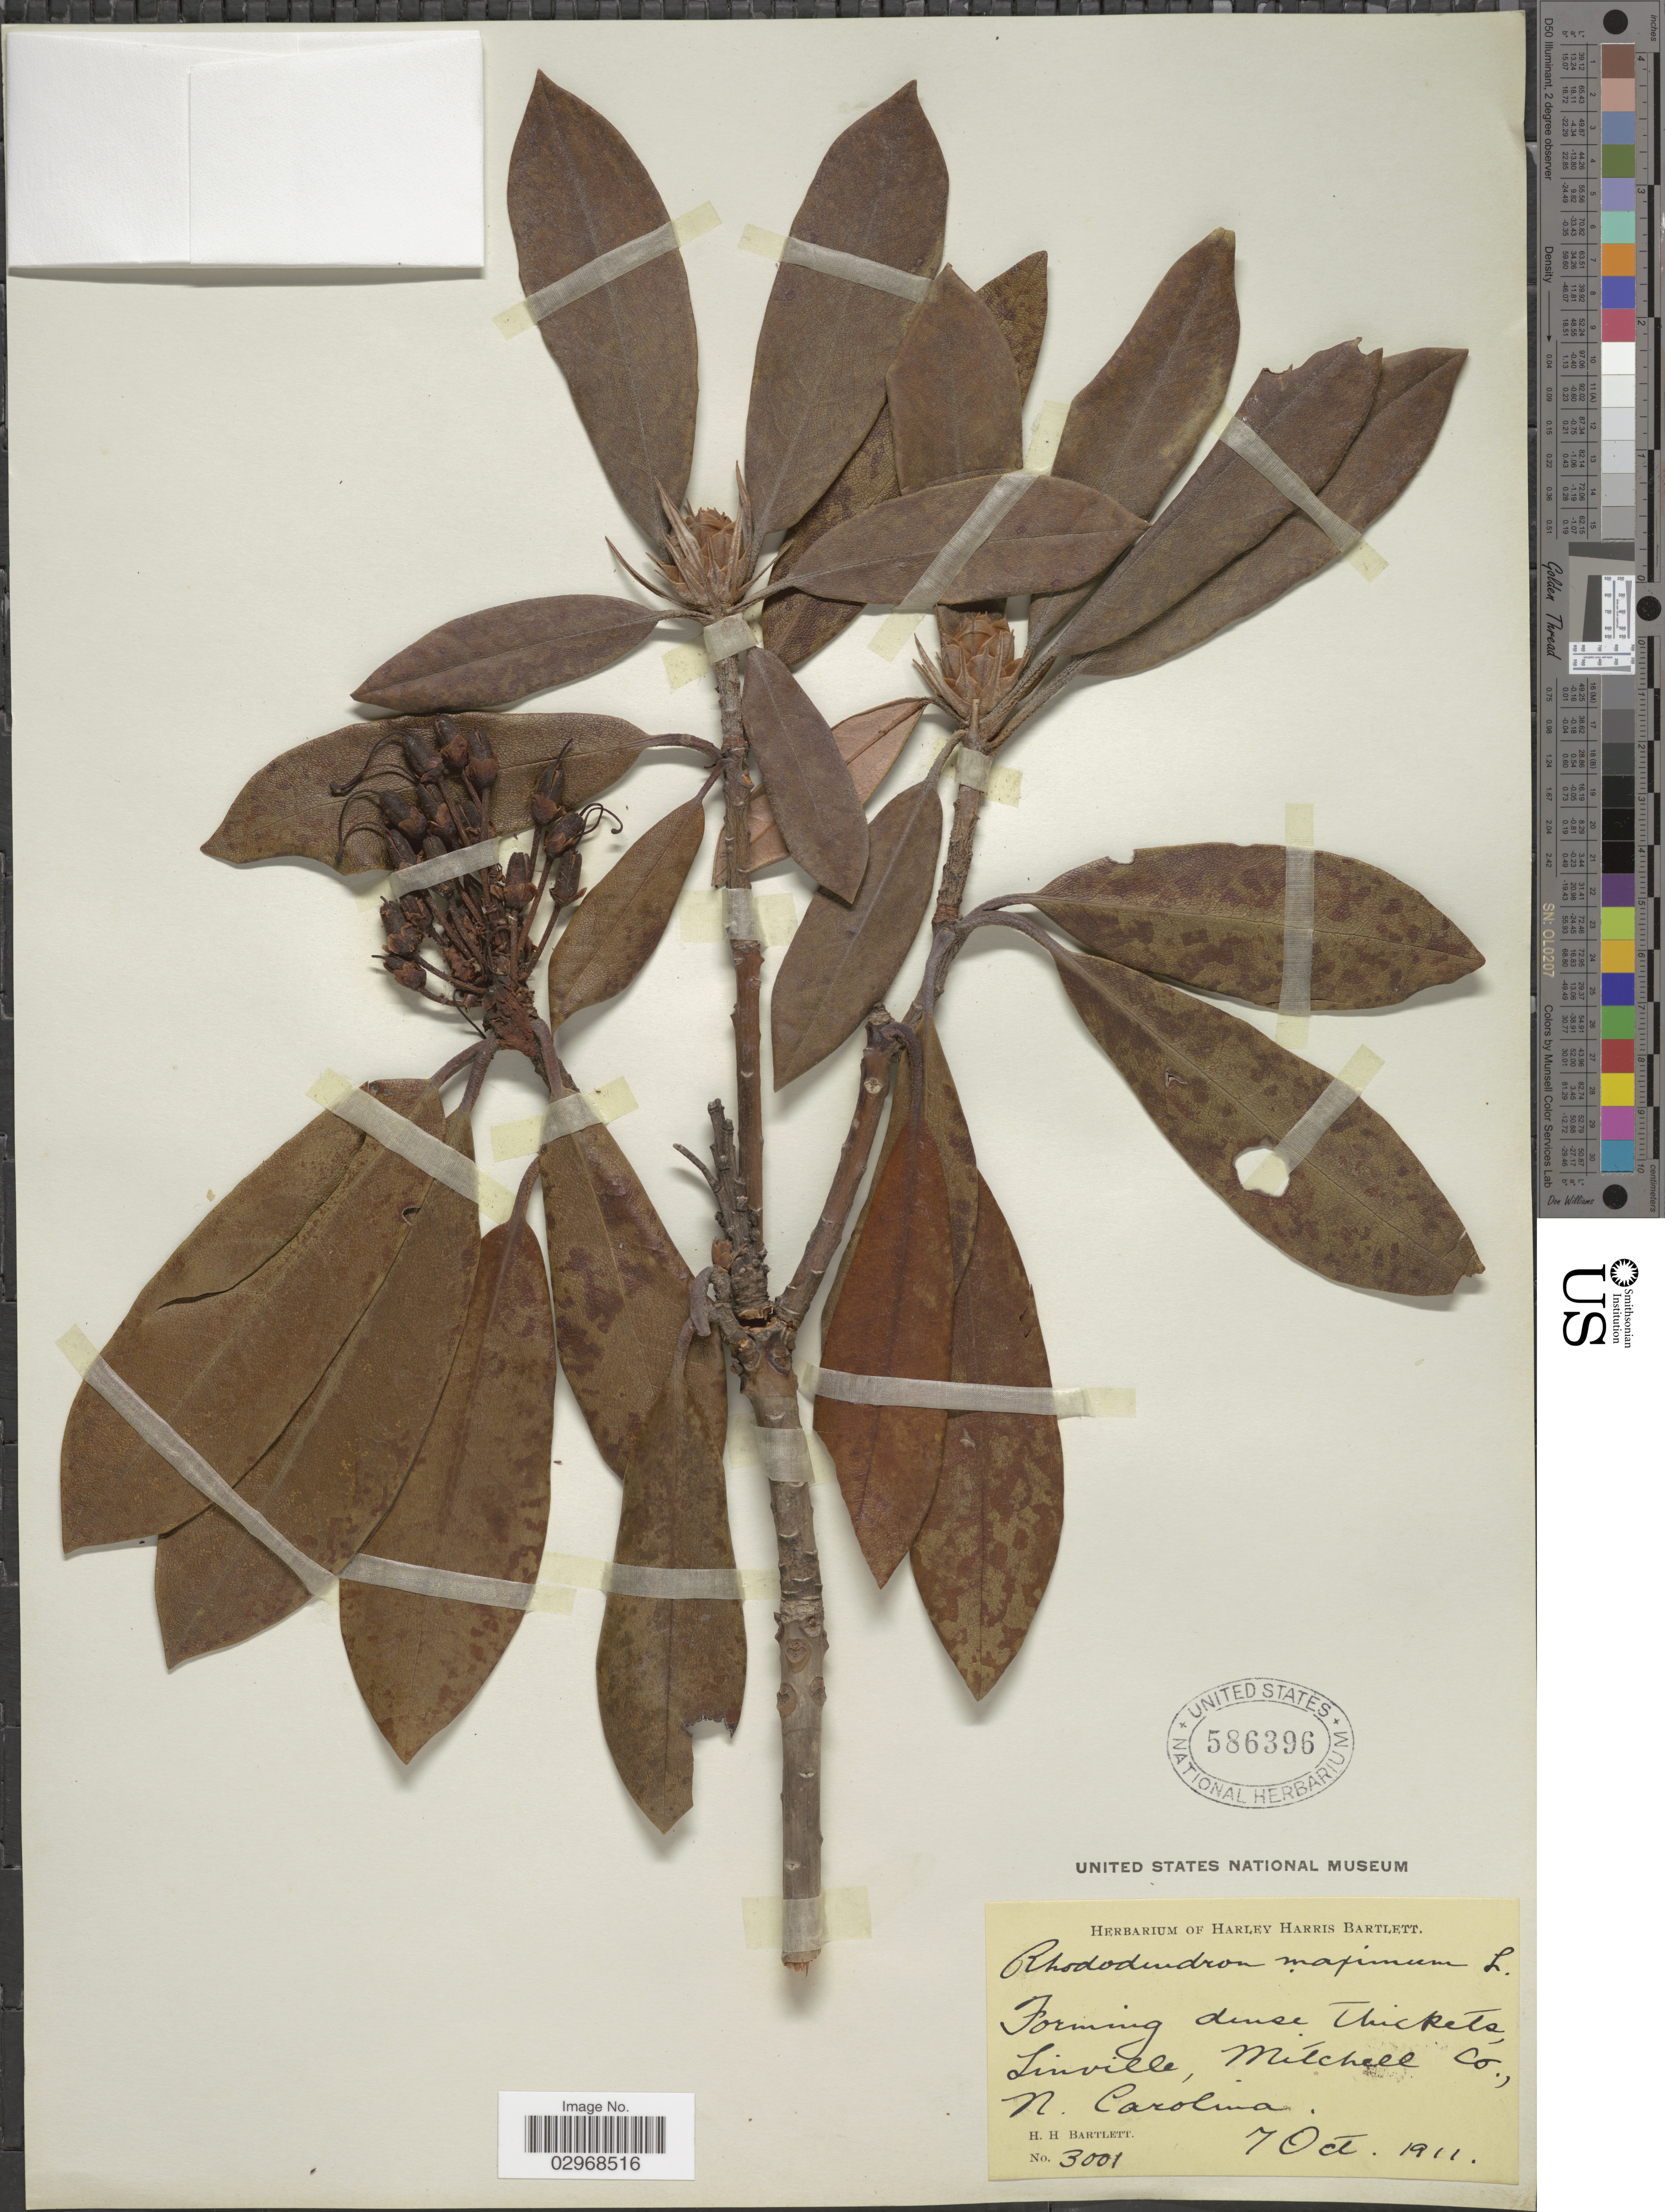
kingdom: Plantae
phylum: Tracheophyta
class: Magnoliopsida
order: Ericales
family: Ericaceae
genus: Rhododendron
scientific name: Rhododendron maximum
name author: L.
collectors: H. H. Bartlett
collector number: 3001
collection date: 1911-10-07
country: United States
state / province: North Carolina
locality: Forming dense thickets, Linville, Mitchell Co.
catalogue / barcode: US 586396